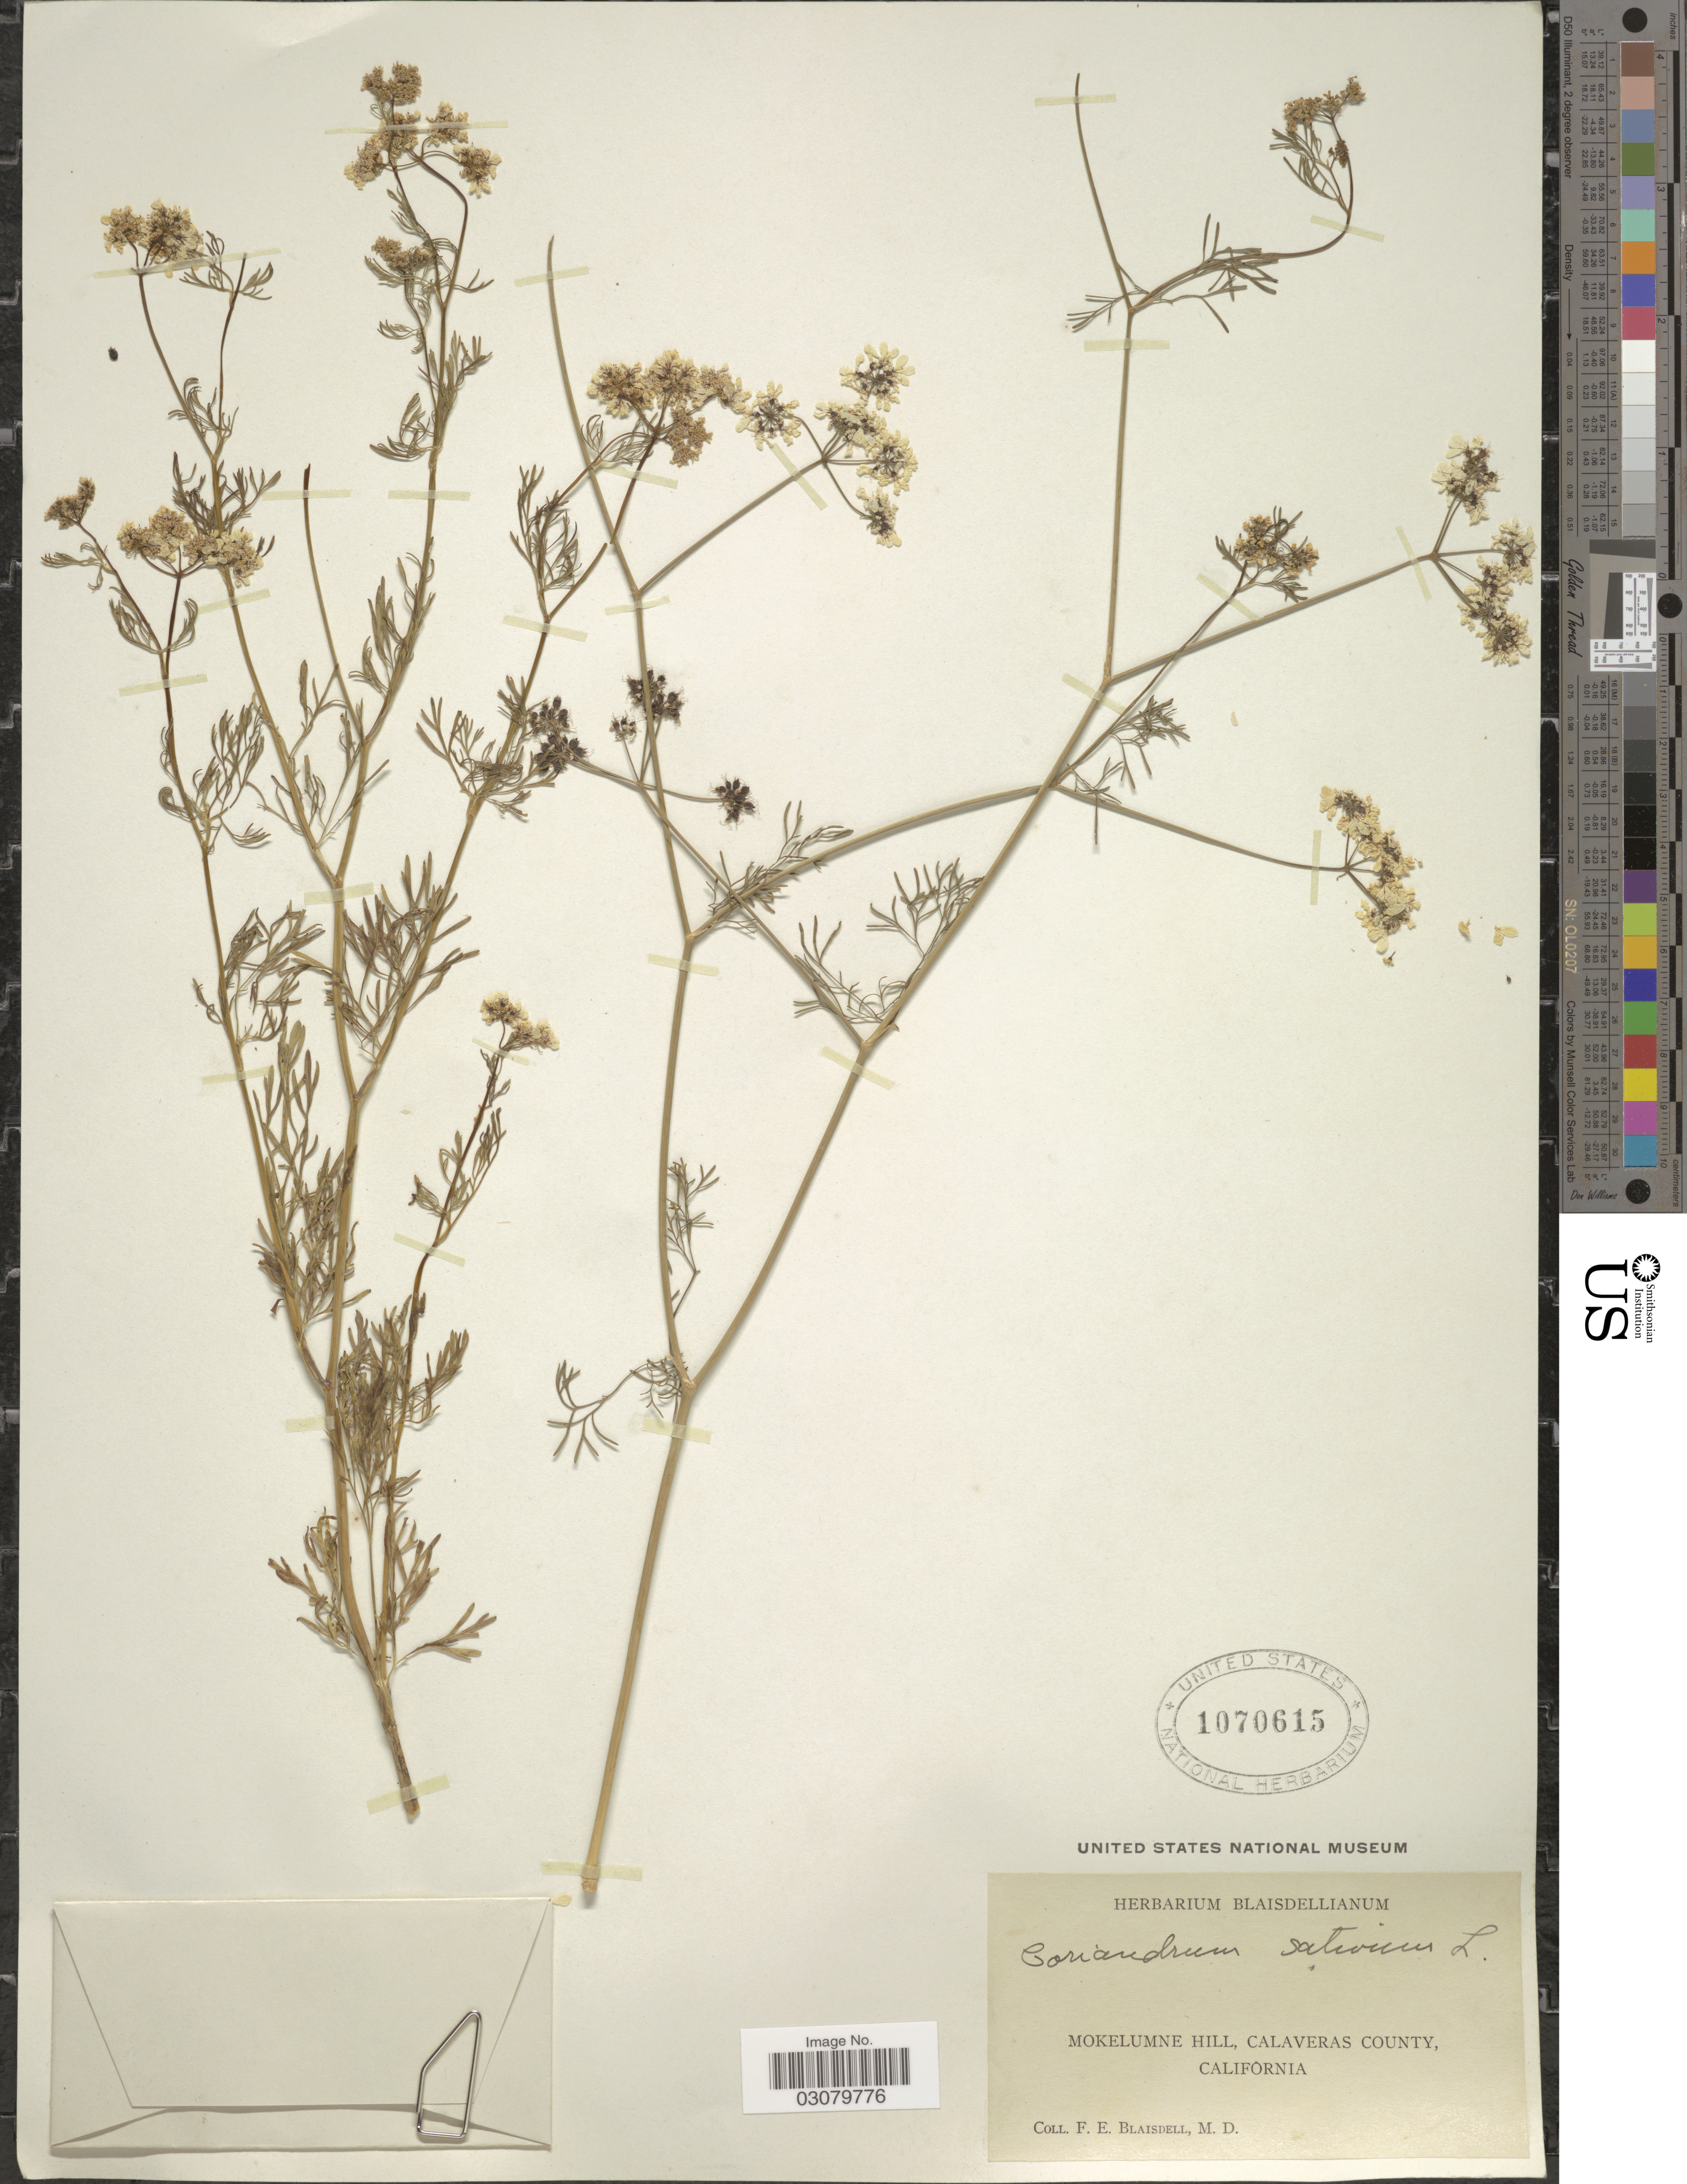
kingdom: Plantae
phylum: Tracheophyta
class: Magnoliopsida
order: Apiales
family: Apiaceae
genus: Coriandrum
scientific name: Coriandrum sativum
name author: L.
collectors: F. Blaisdell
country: United States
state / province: California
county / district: Calaveras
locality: Mokelumne Hill, Calaveras County.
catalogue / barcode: US 1070615